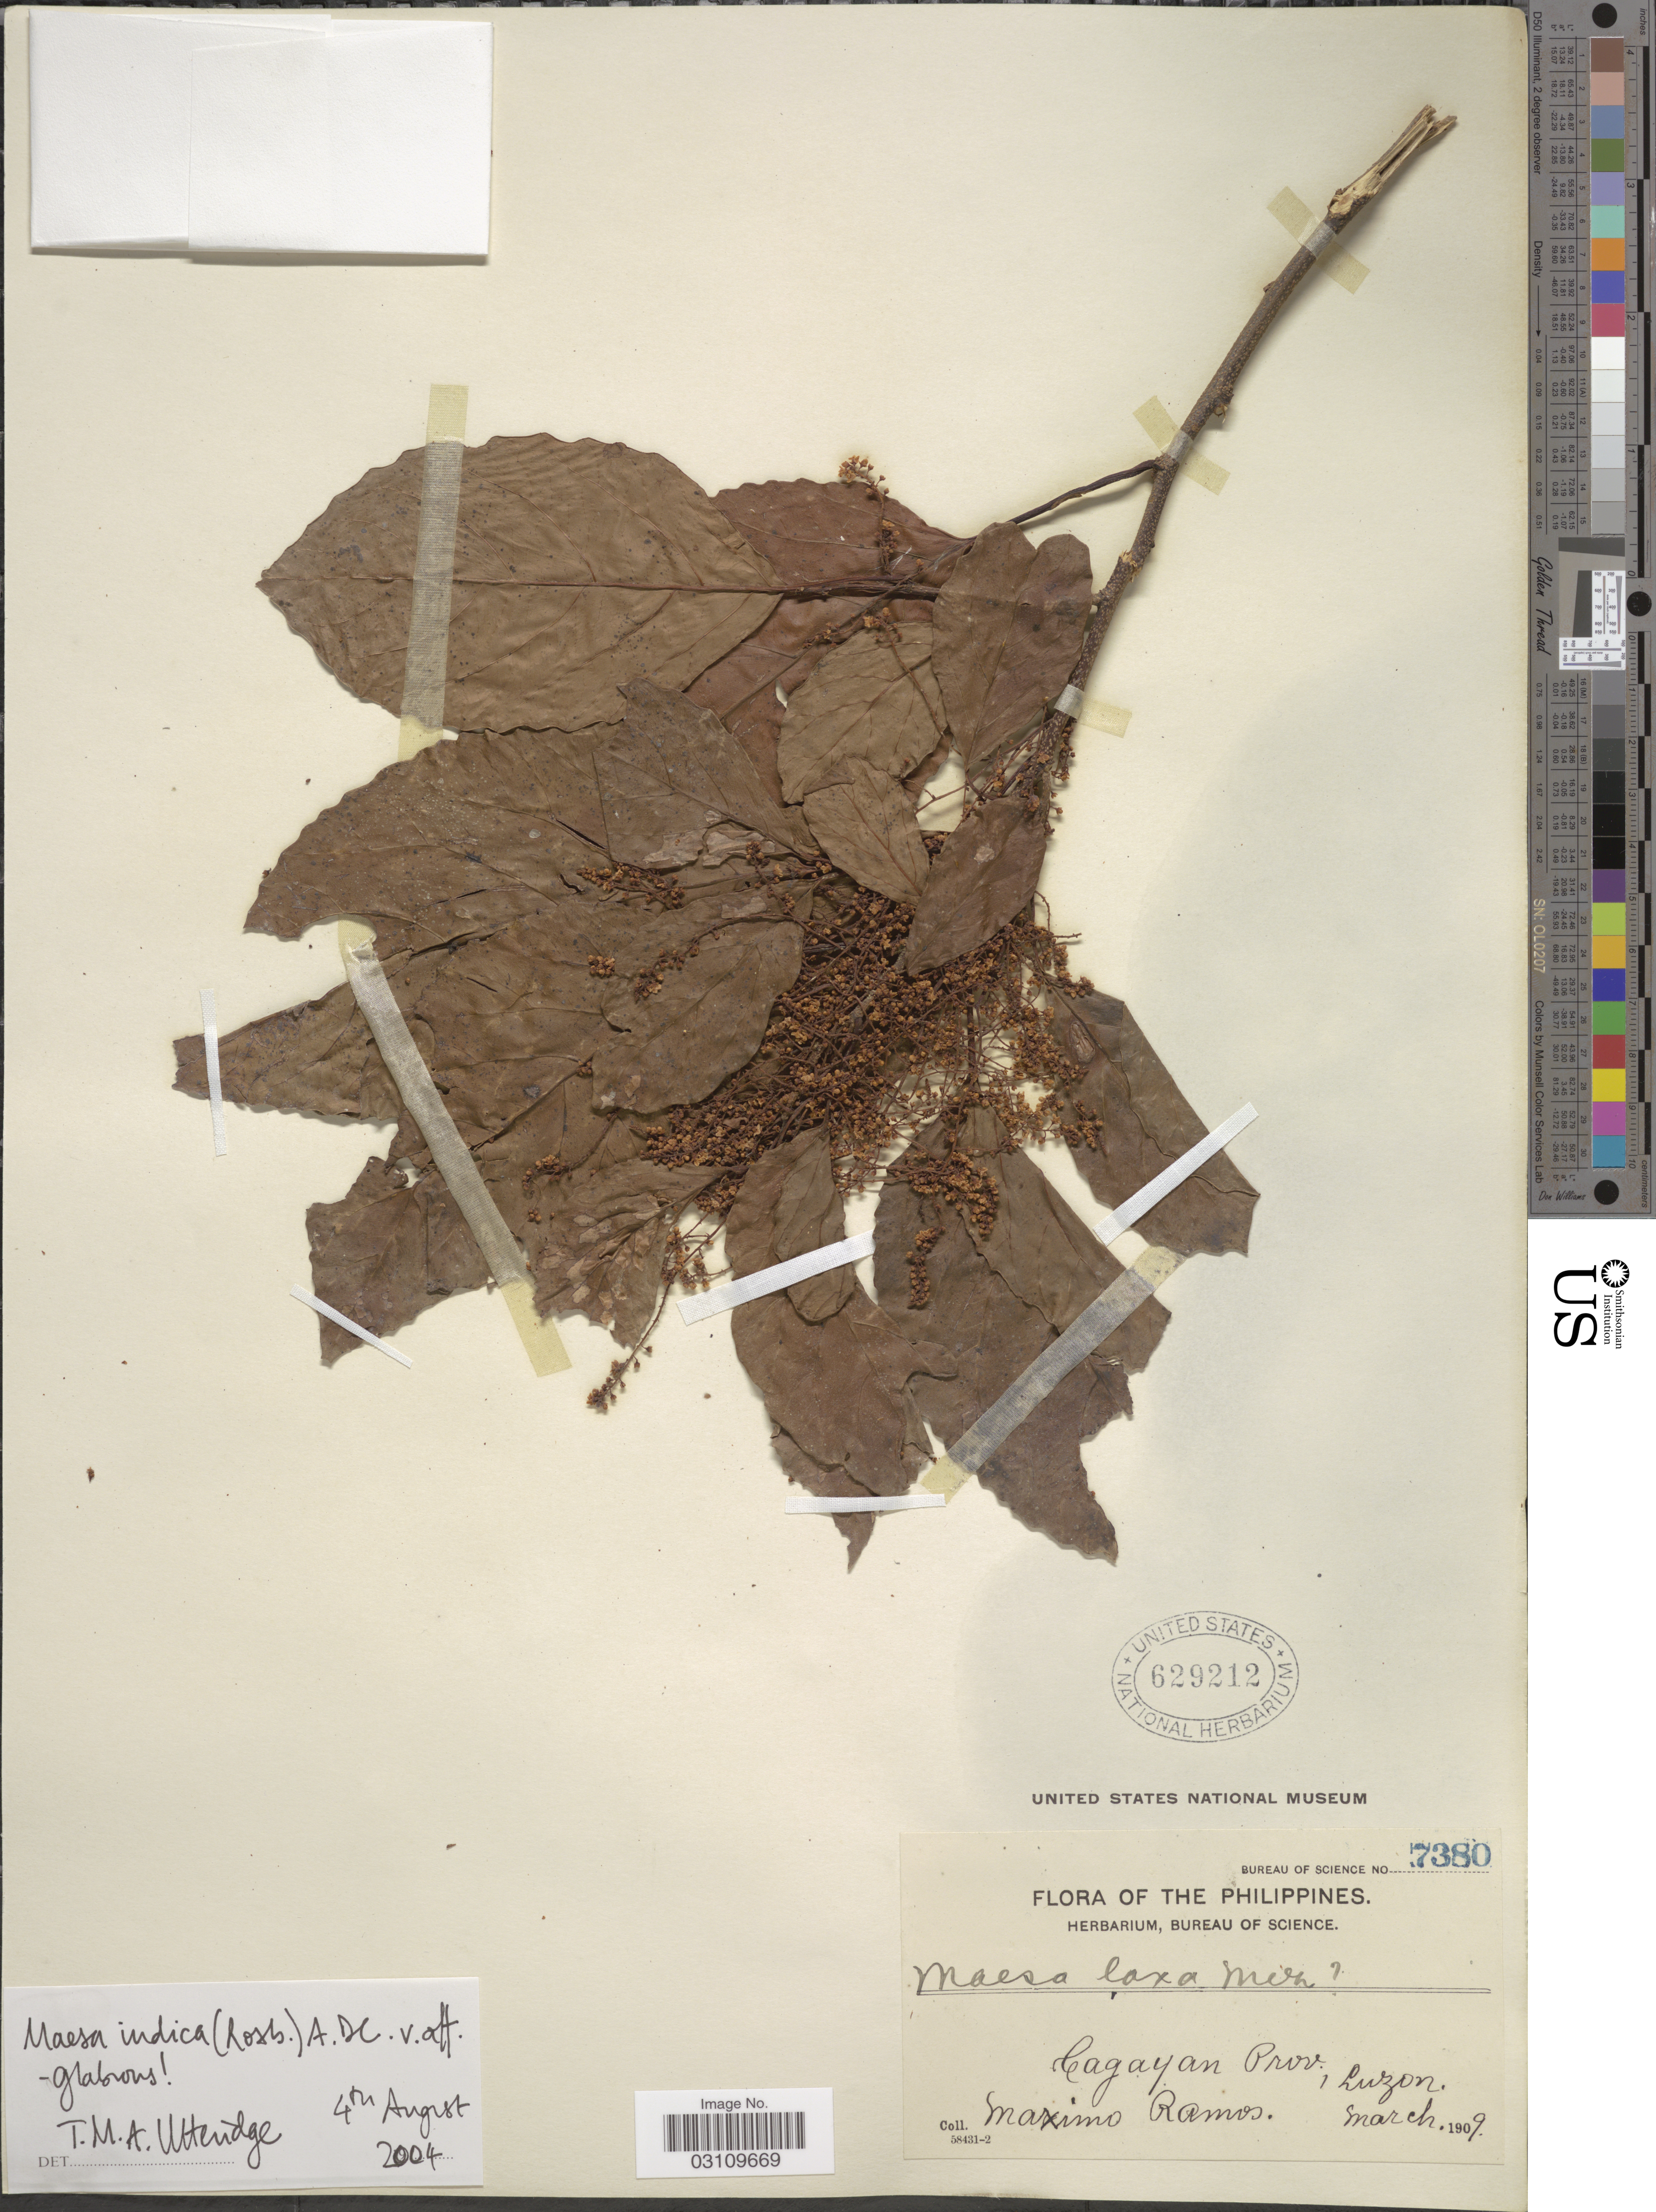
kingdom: Plantae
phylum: Tracheophyta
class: Magnoliopsida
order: Ericales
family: Primulaceae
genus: Maesa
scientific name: Maesa indica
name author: (Roxb.) A. DC.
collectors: M. Ramos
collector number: Bureau of Science 7380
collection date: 1909-03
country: Philippines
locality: Cagayan Prov., Luzon.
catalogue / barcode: US 629212